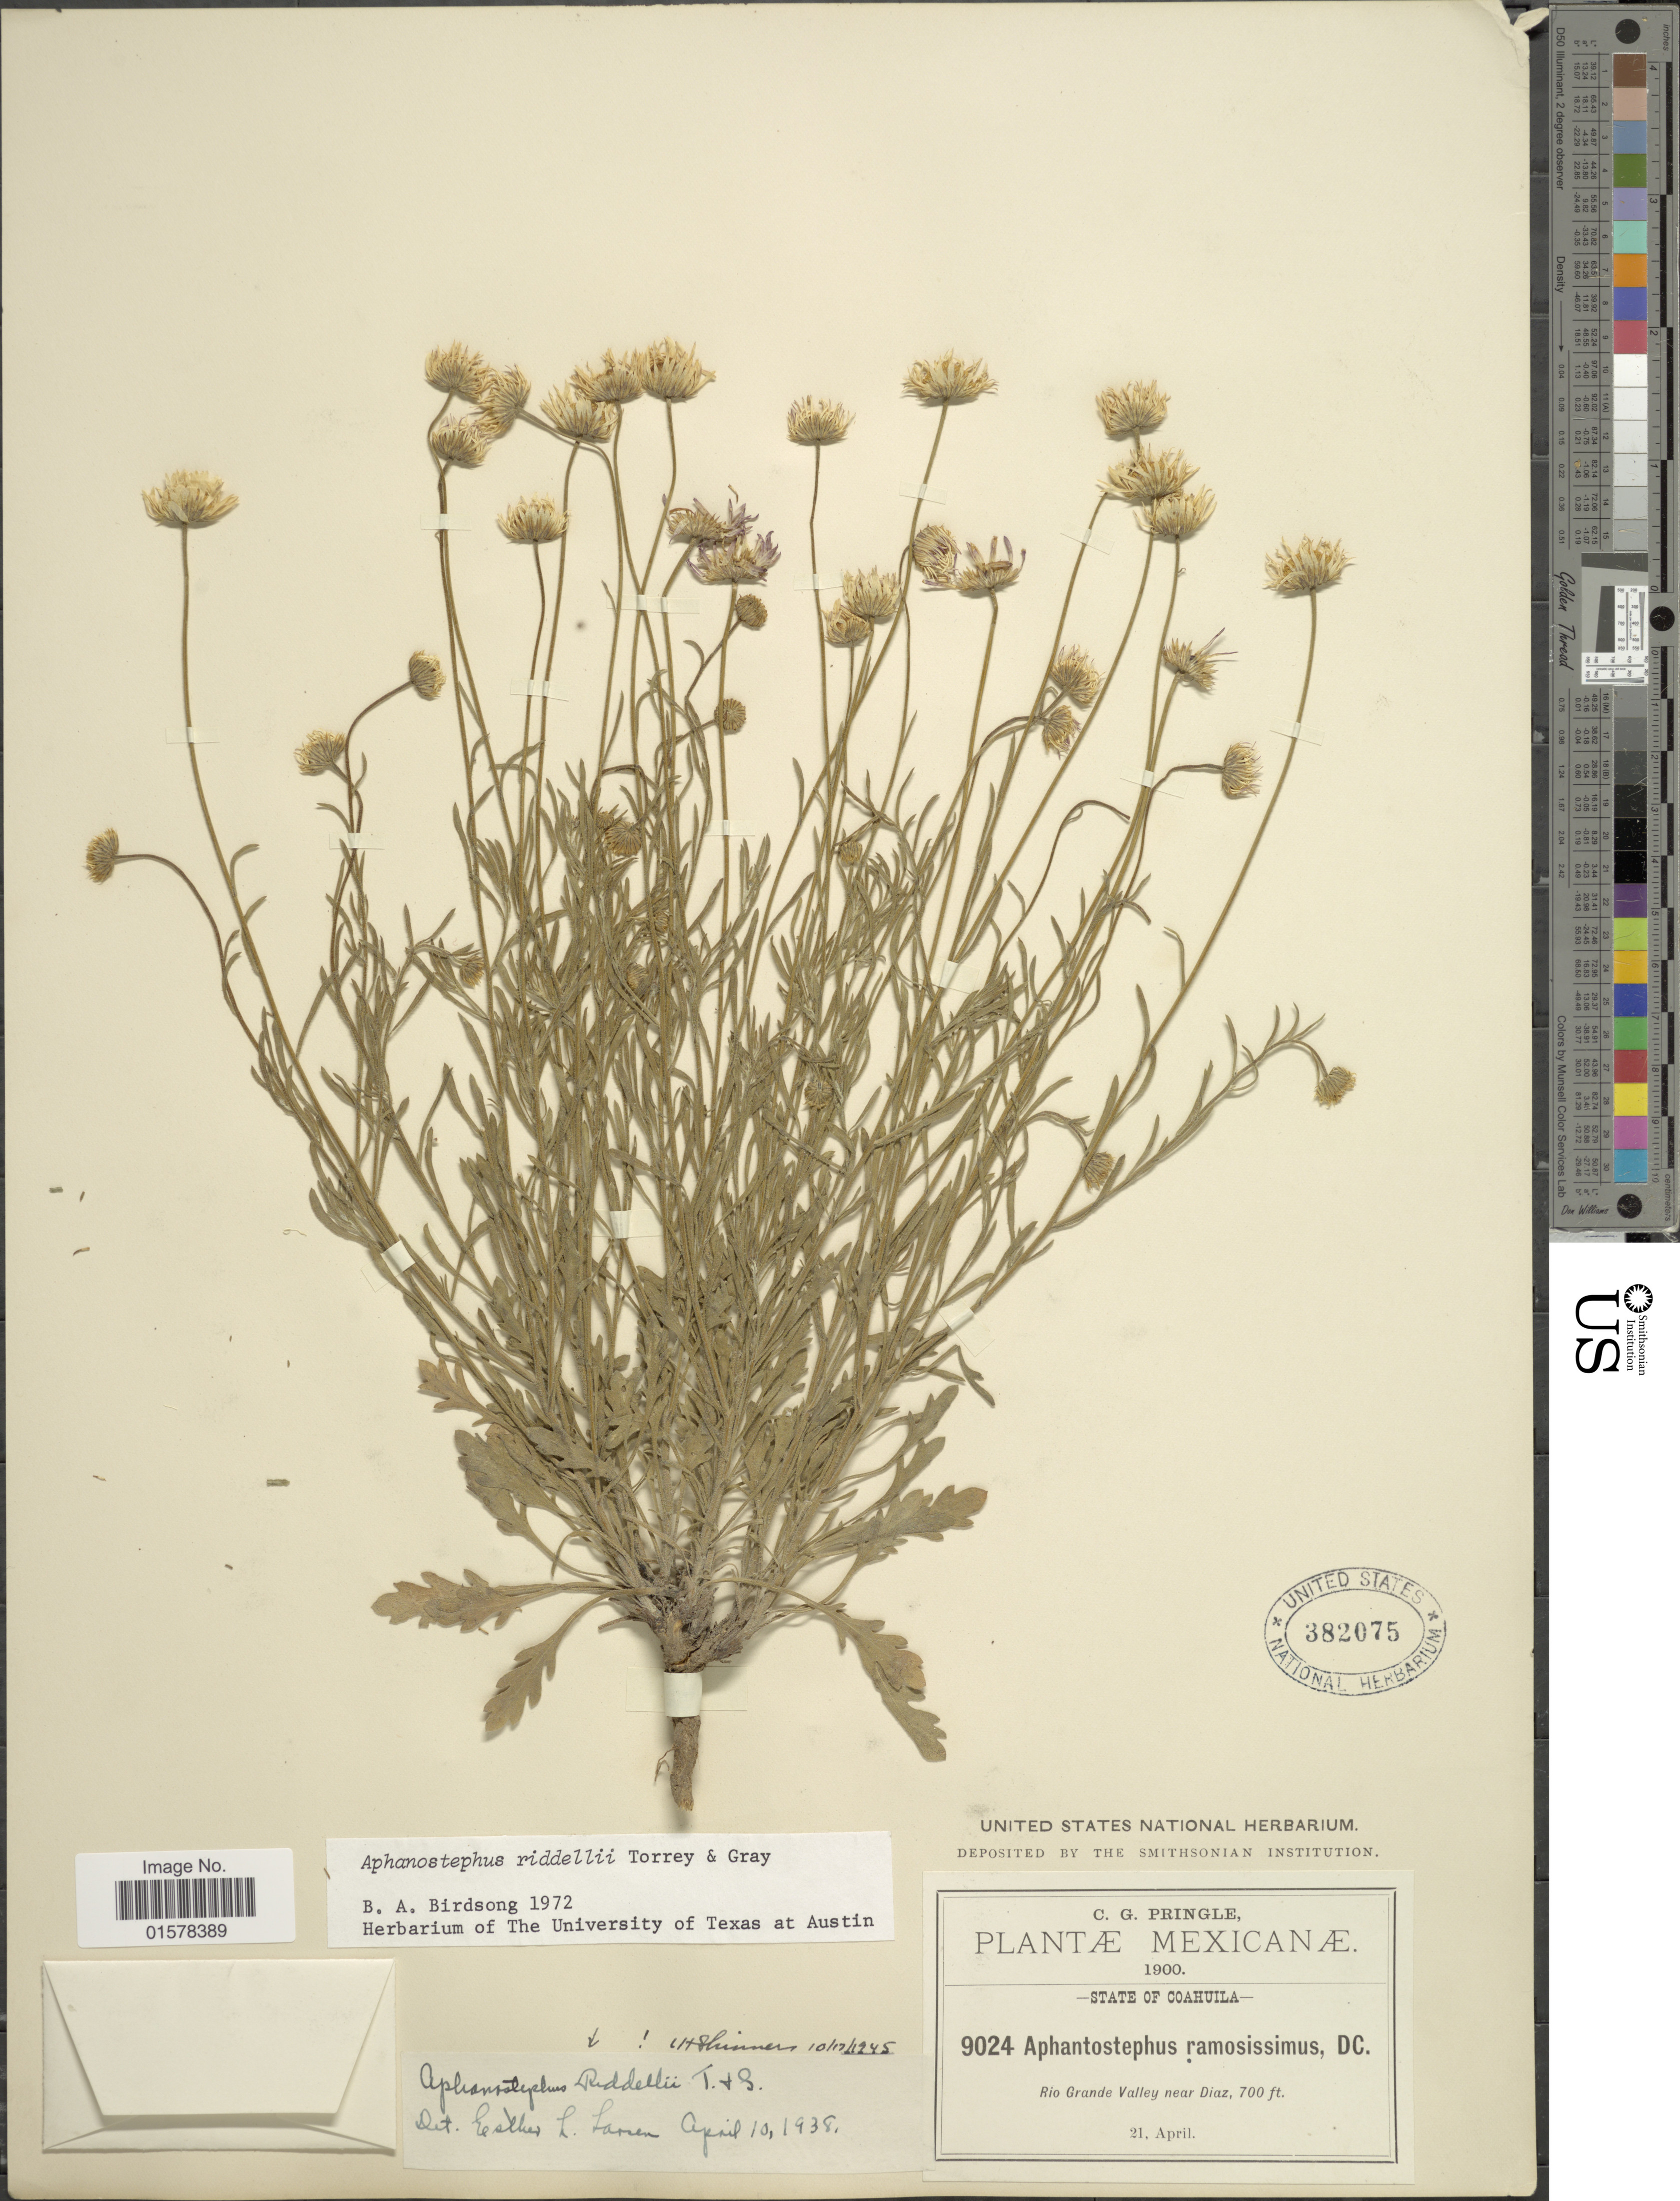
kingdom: Plantae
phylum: Tracheophyta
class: Magnoliopsida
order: Asterales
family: Asteraceae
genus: Aphanostephus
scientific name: Aphanostephus riddellii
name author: Torr. & A. Gray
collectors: C. G. Pringle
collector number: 9024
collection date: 1900-04-21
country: Mexico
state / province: Coahuila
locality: State of Coahuila. Rio Grande Valley near Diaz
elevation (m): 213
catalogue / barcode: US 382075